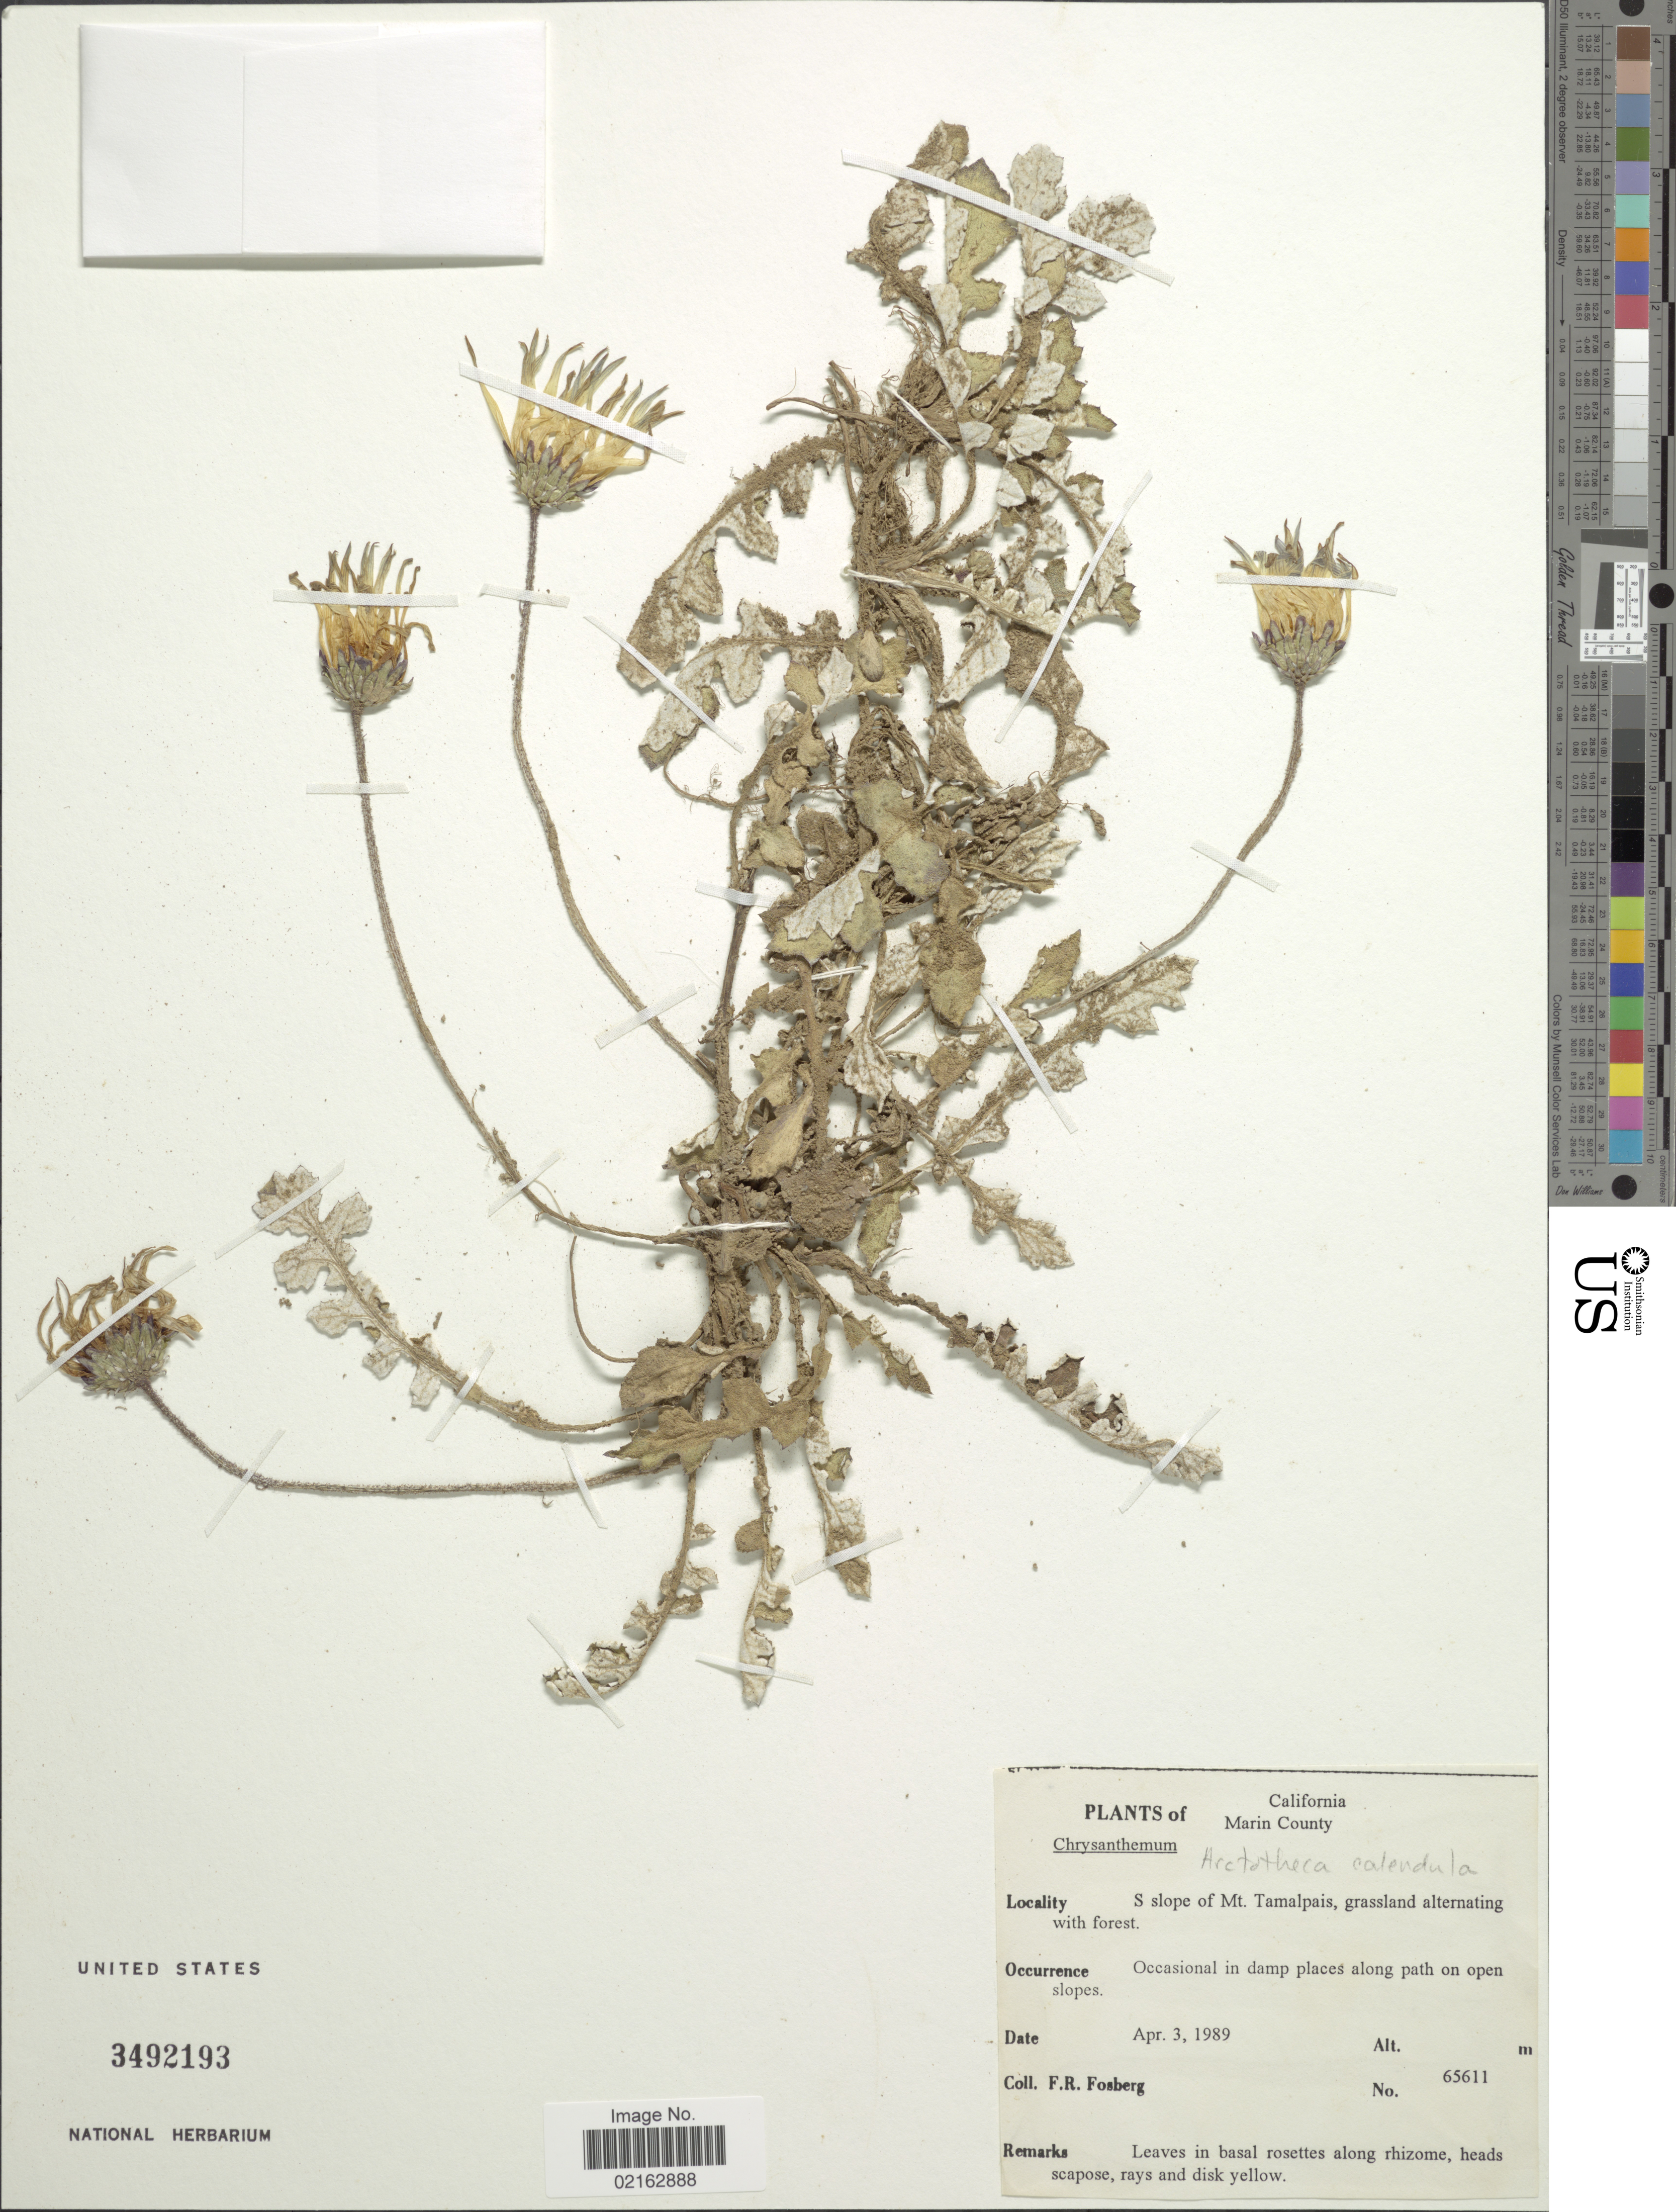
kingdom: Plantae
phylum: Tracheophyta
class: Magnoliopsida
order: Asterales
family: Asteraceae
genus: Arctotheca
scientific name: Arctotheca calendula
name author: (L.) Levyns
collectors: F. R. Fosberg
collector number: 65611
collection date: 1989-04-03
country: United States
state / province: California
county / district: Marin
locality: Marin County. S slope of Mt. Tamalpais, grassland alternating with forest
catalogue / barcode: US 3492193